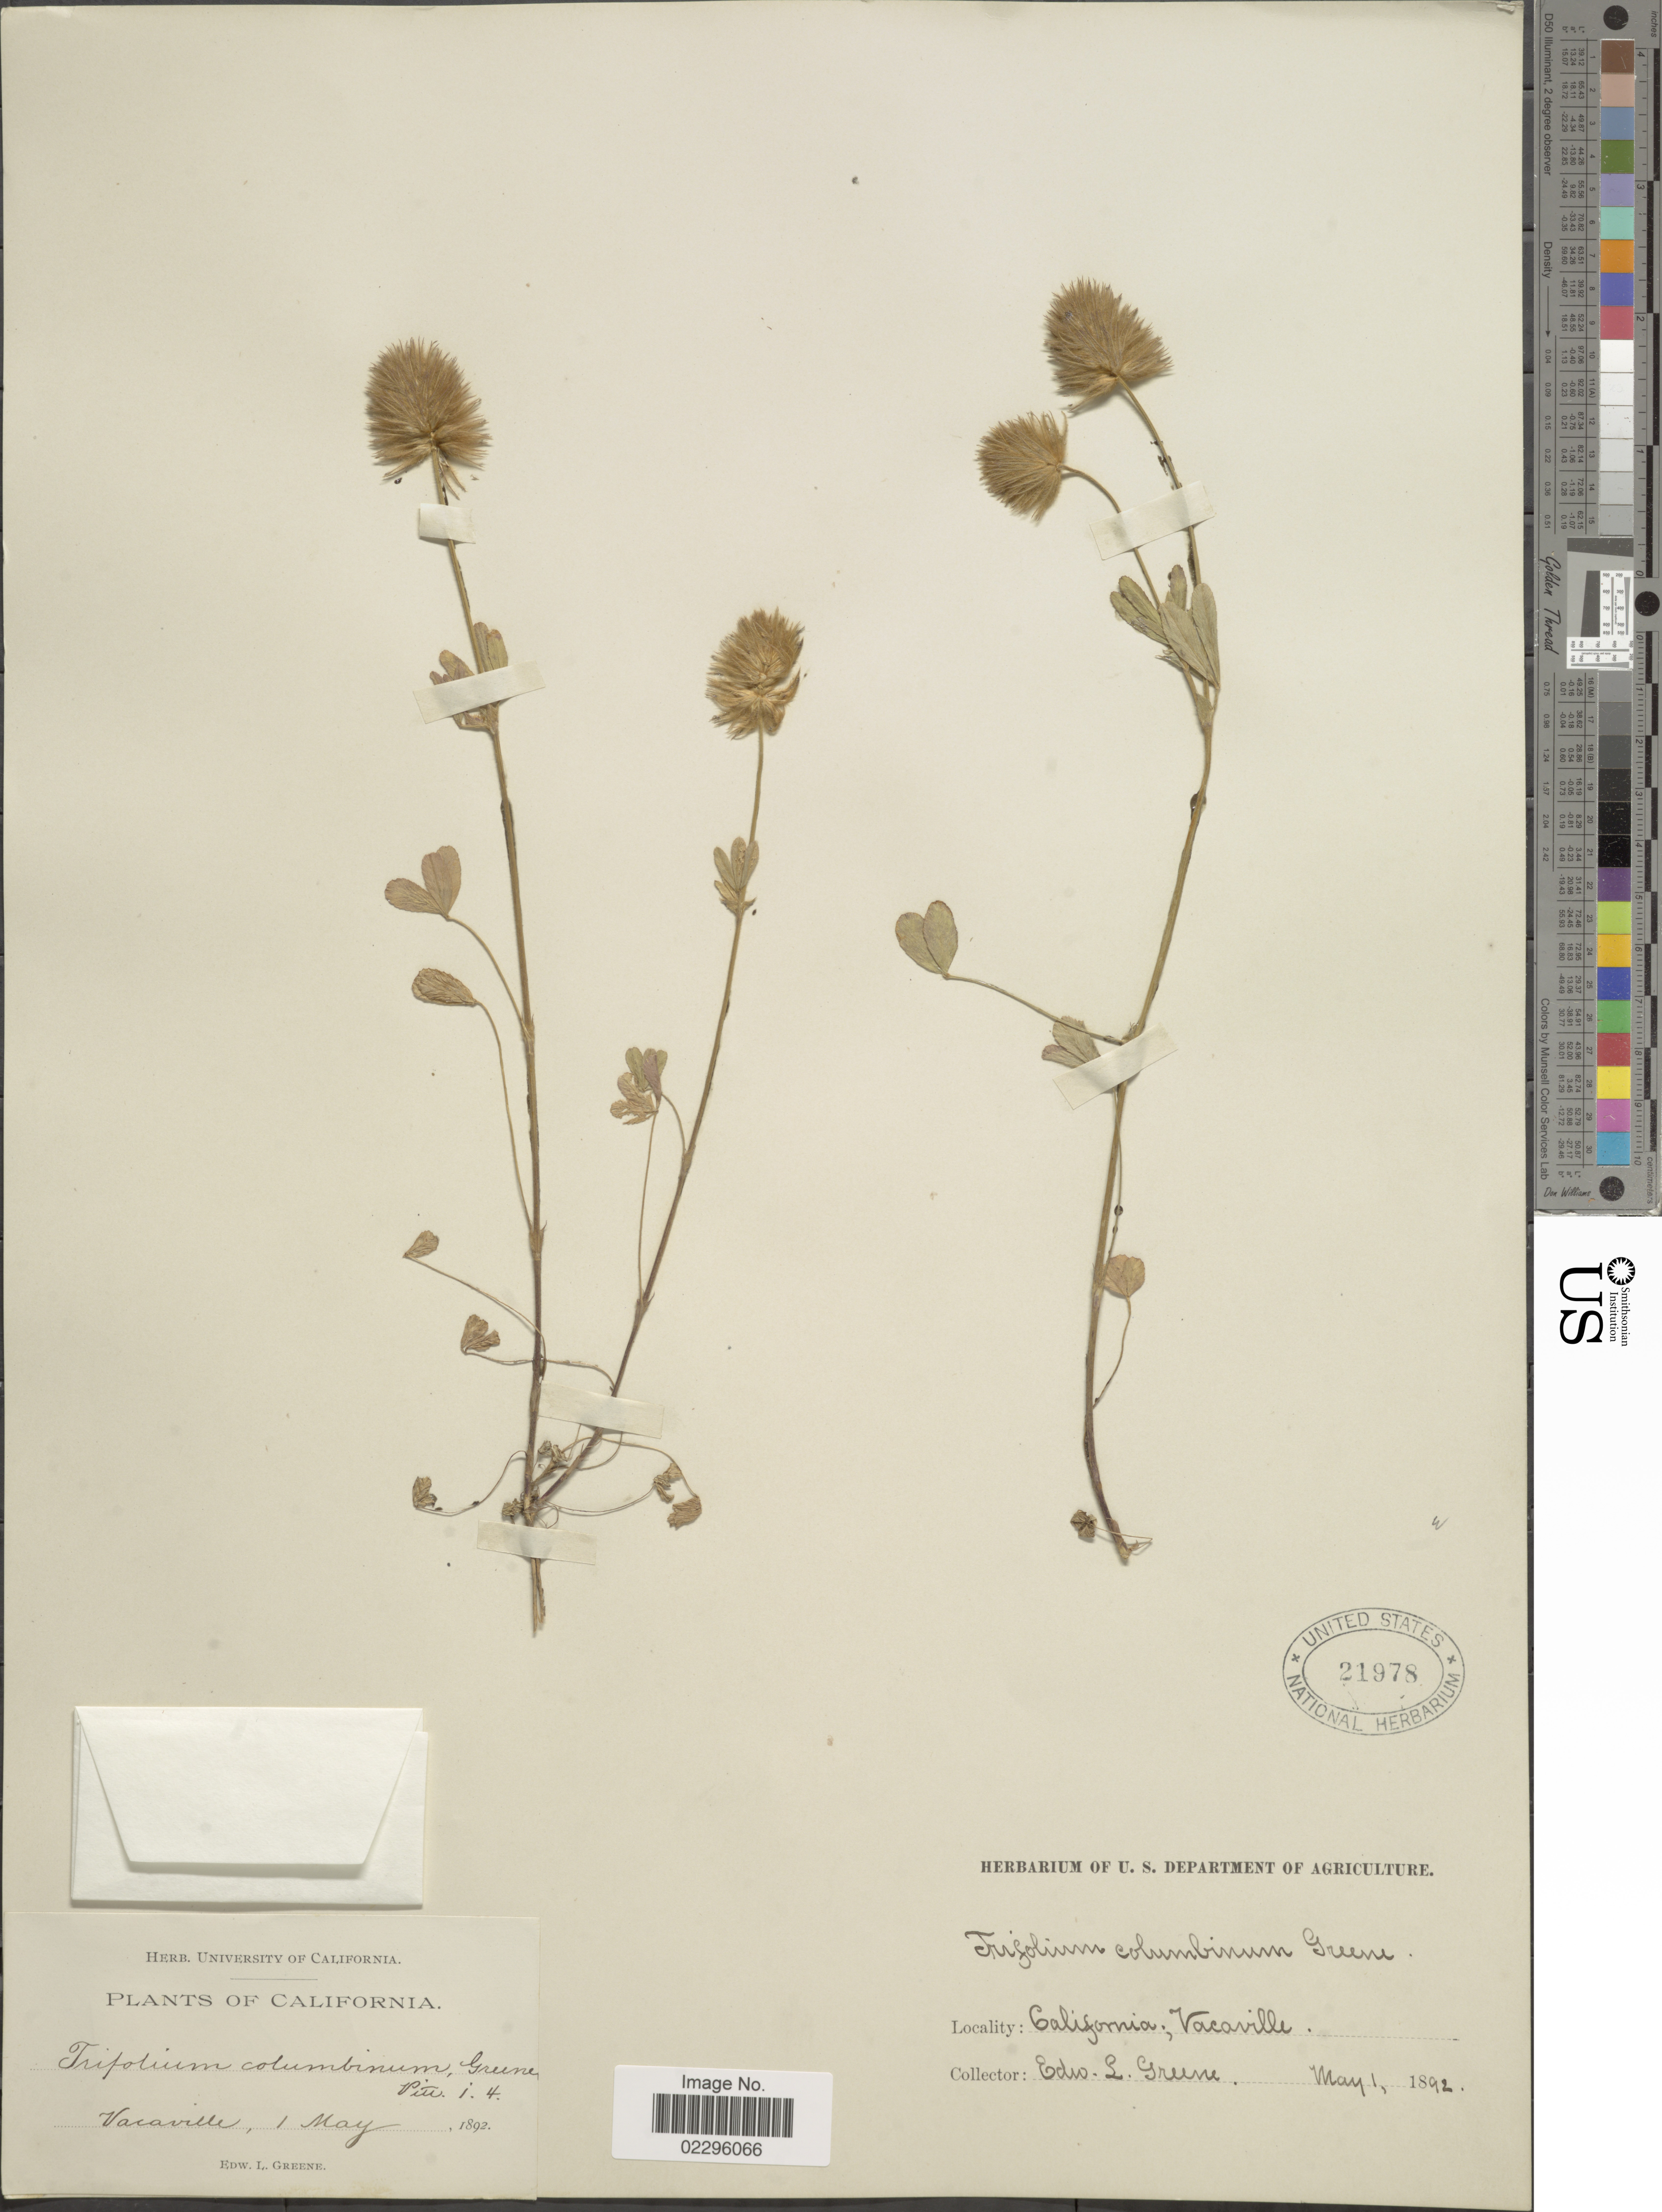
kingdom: Plantae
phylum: Tracheophyta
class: Magnoliopsida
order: Fabales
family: Fabaceae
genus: Trifolium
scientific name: Trifolium columbinum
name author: Greene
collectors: E. L. Greene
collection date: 1892-05-01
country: United States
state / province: California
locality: Vacaville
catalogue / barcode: US 21978